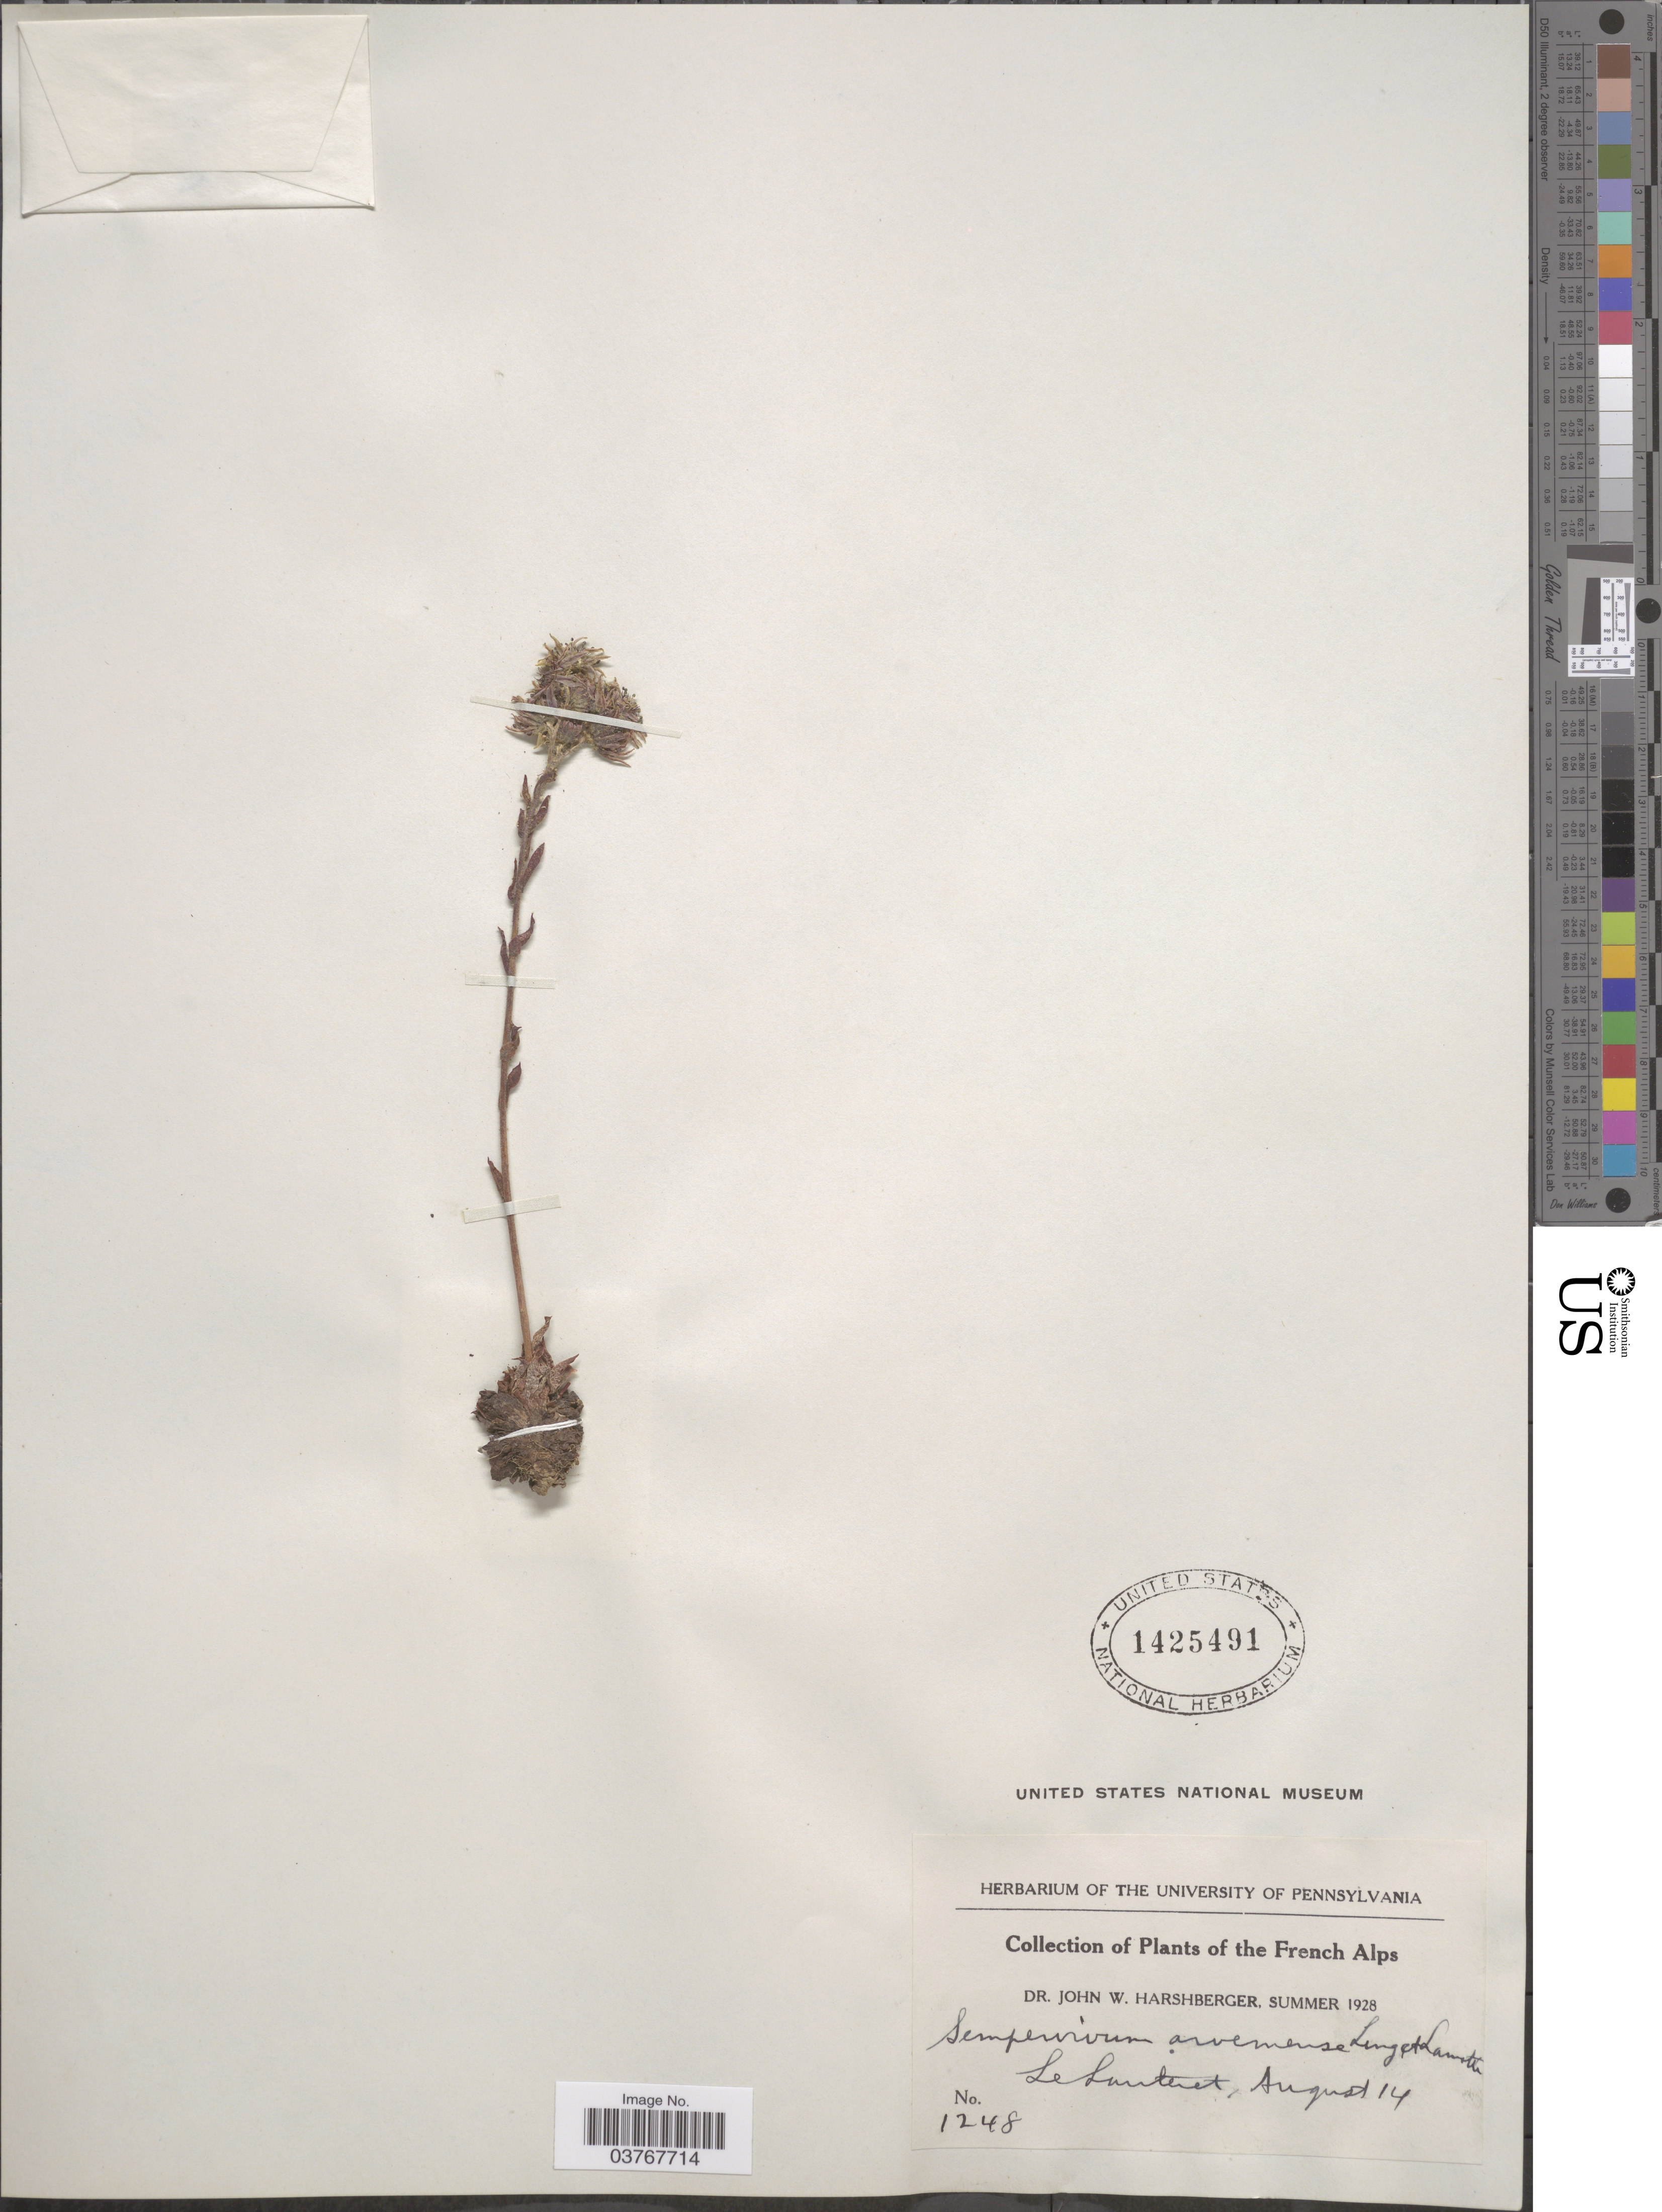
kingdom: Plantae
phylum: Tracheophyta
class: Magnoliopsida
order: Saxifragales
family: Crassulaceae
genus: Sempervivum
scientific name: Sempervivum arvernense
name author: Lecoq & Lamotte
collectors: J. W. Harshberger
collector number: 1248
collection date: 1928-08-14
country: France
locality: The French Alps. Le Lauteret.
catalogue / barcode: US 1425491